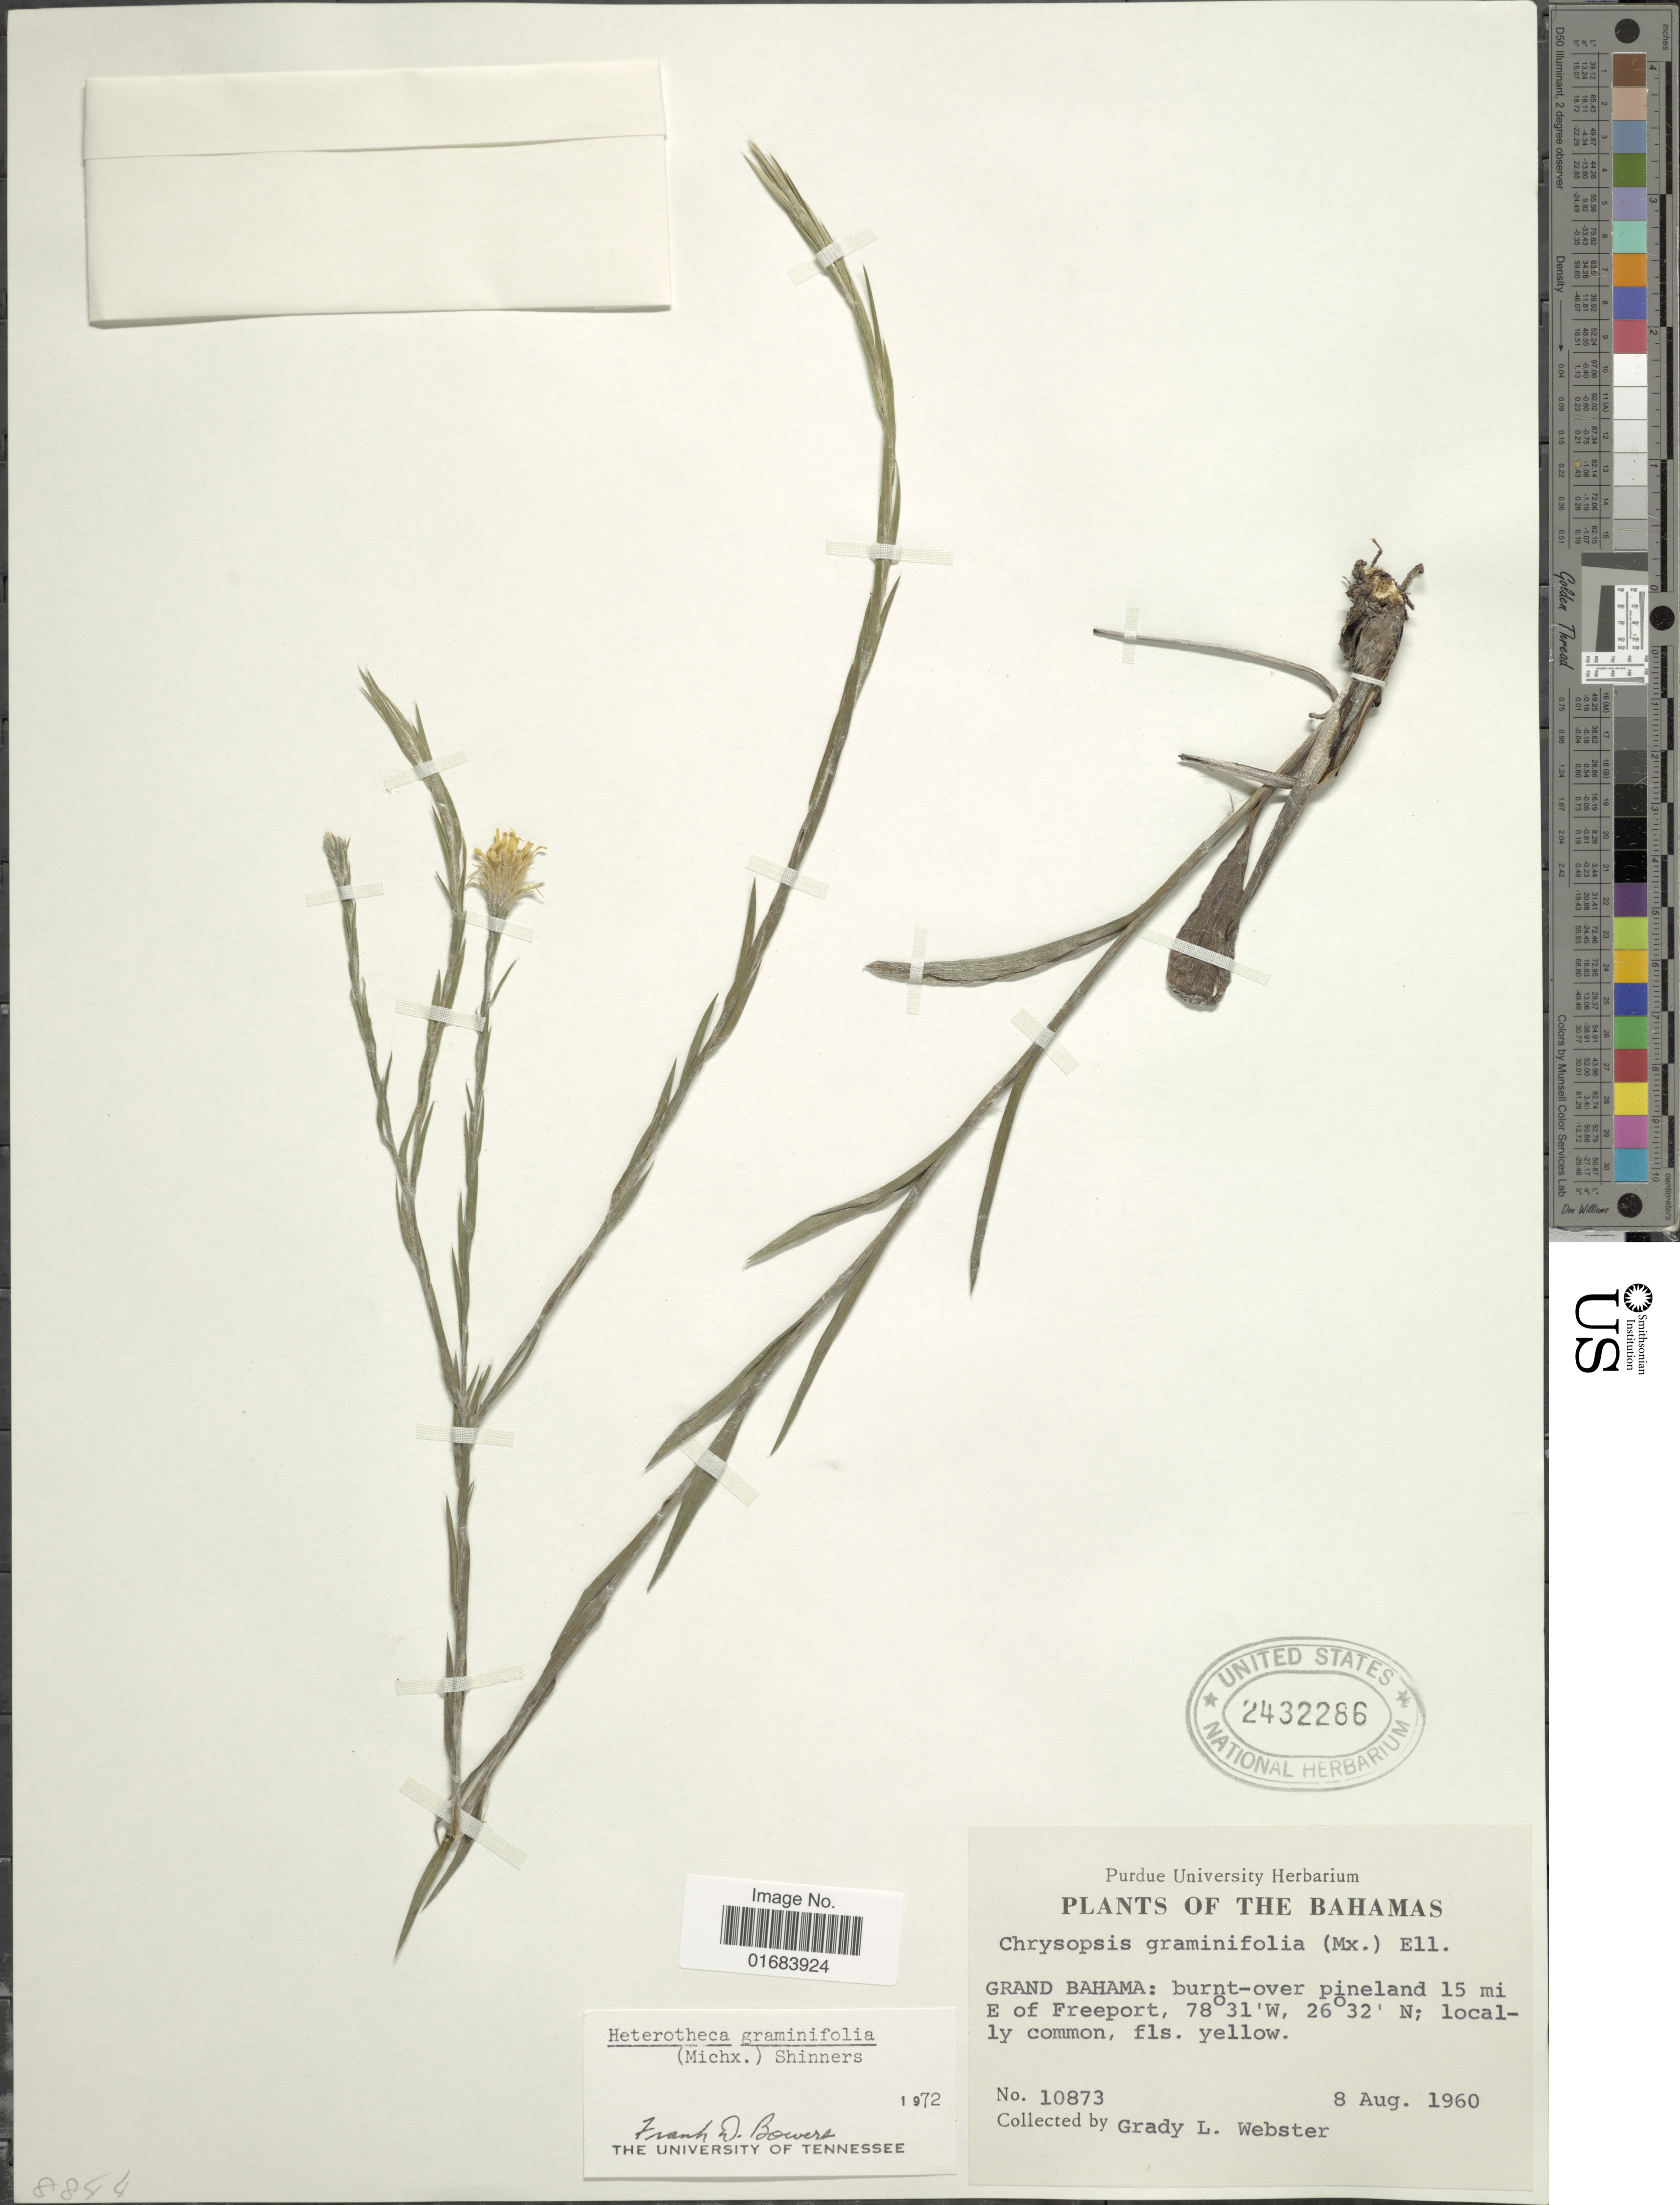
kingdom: Plantae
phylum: Tracheophyta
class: Magnoliopsida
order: Asterales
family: Asteraceae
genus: Pityopsis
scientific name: Pityopsis graminifolia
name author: (Michx.) Nutt.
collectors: G. L. Webster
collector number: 10873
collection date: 1960-08-08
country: Bahamas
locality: The Bahamas, Grand Bahamas: 15 mi E of Freeport.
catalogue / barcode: US 2432286